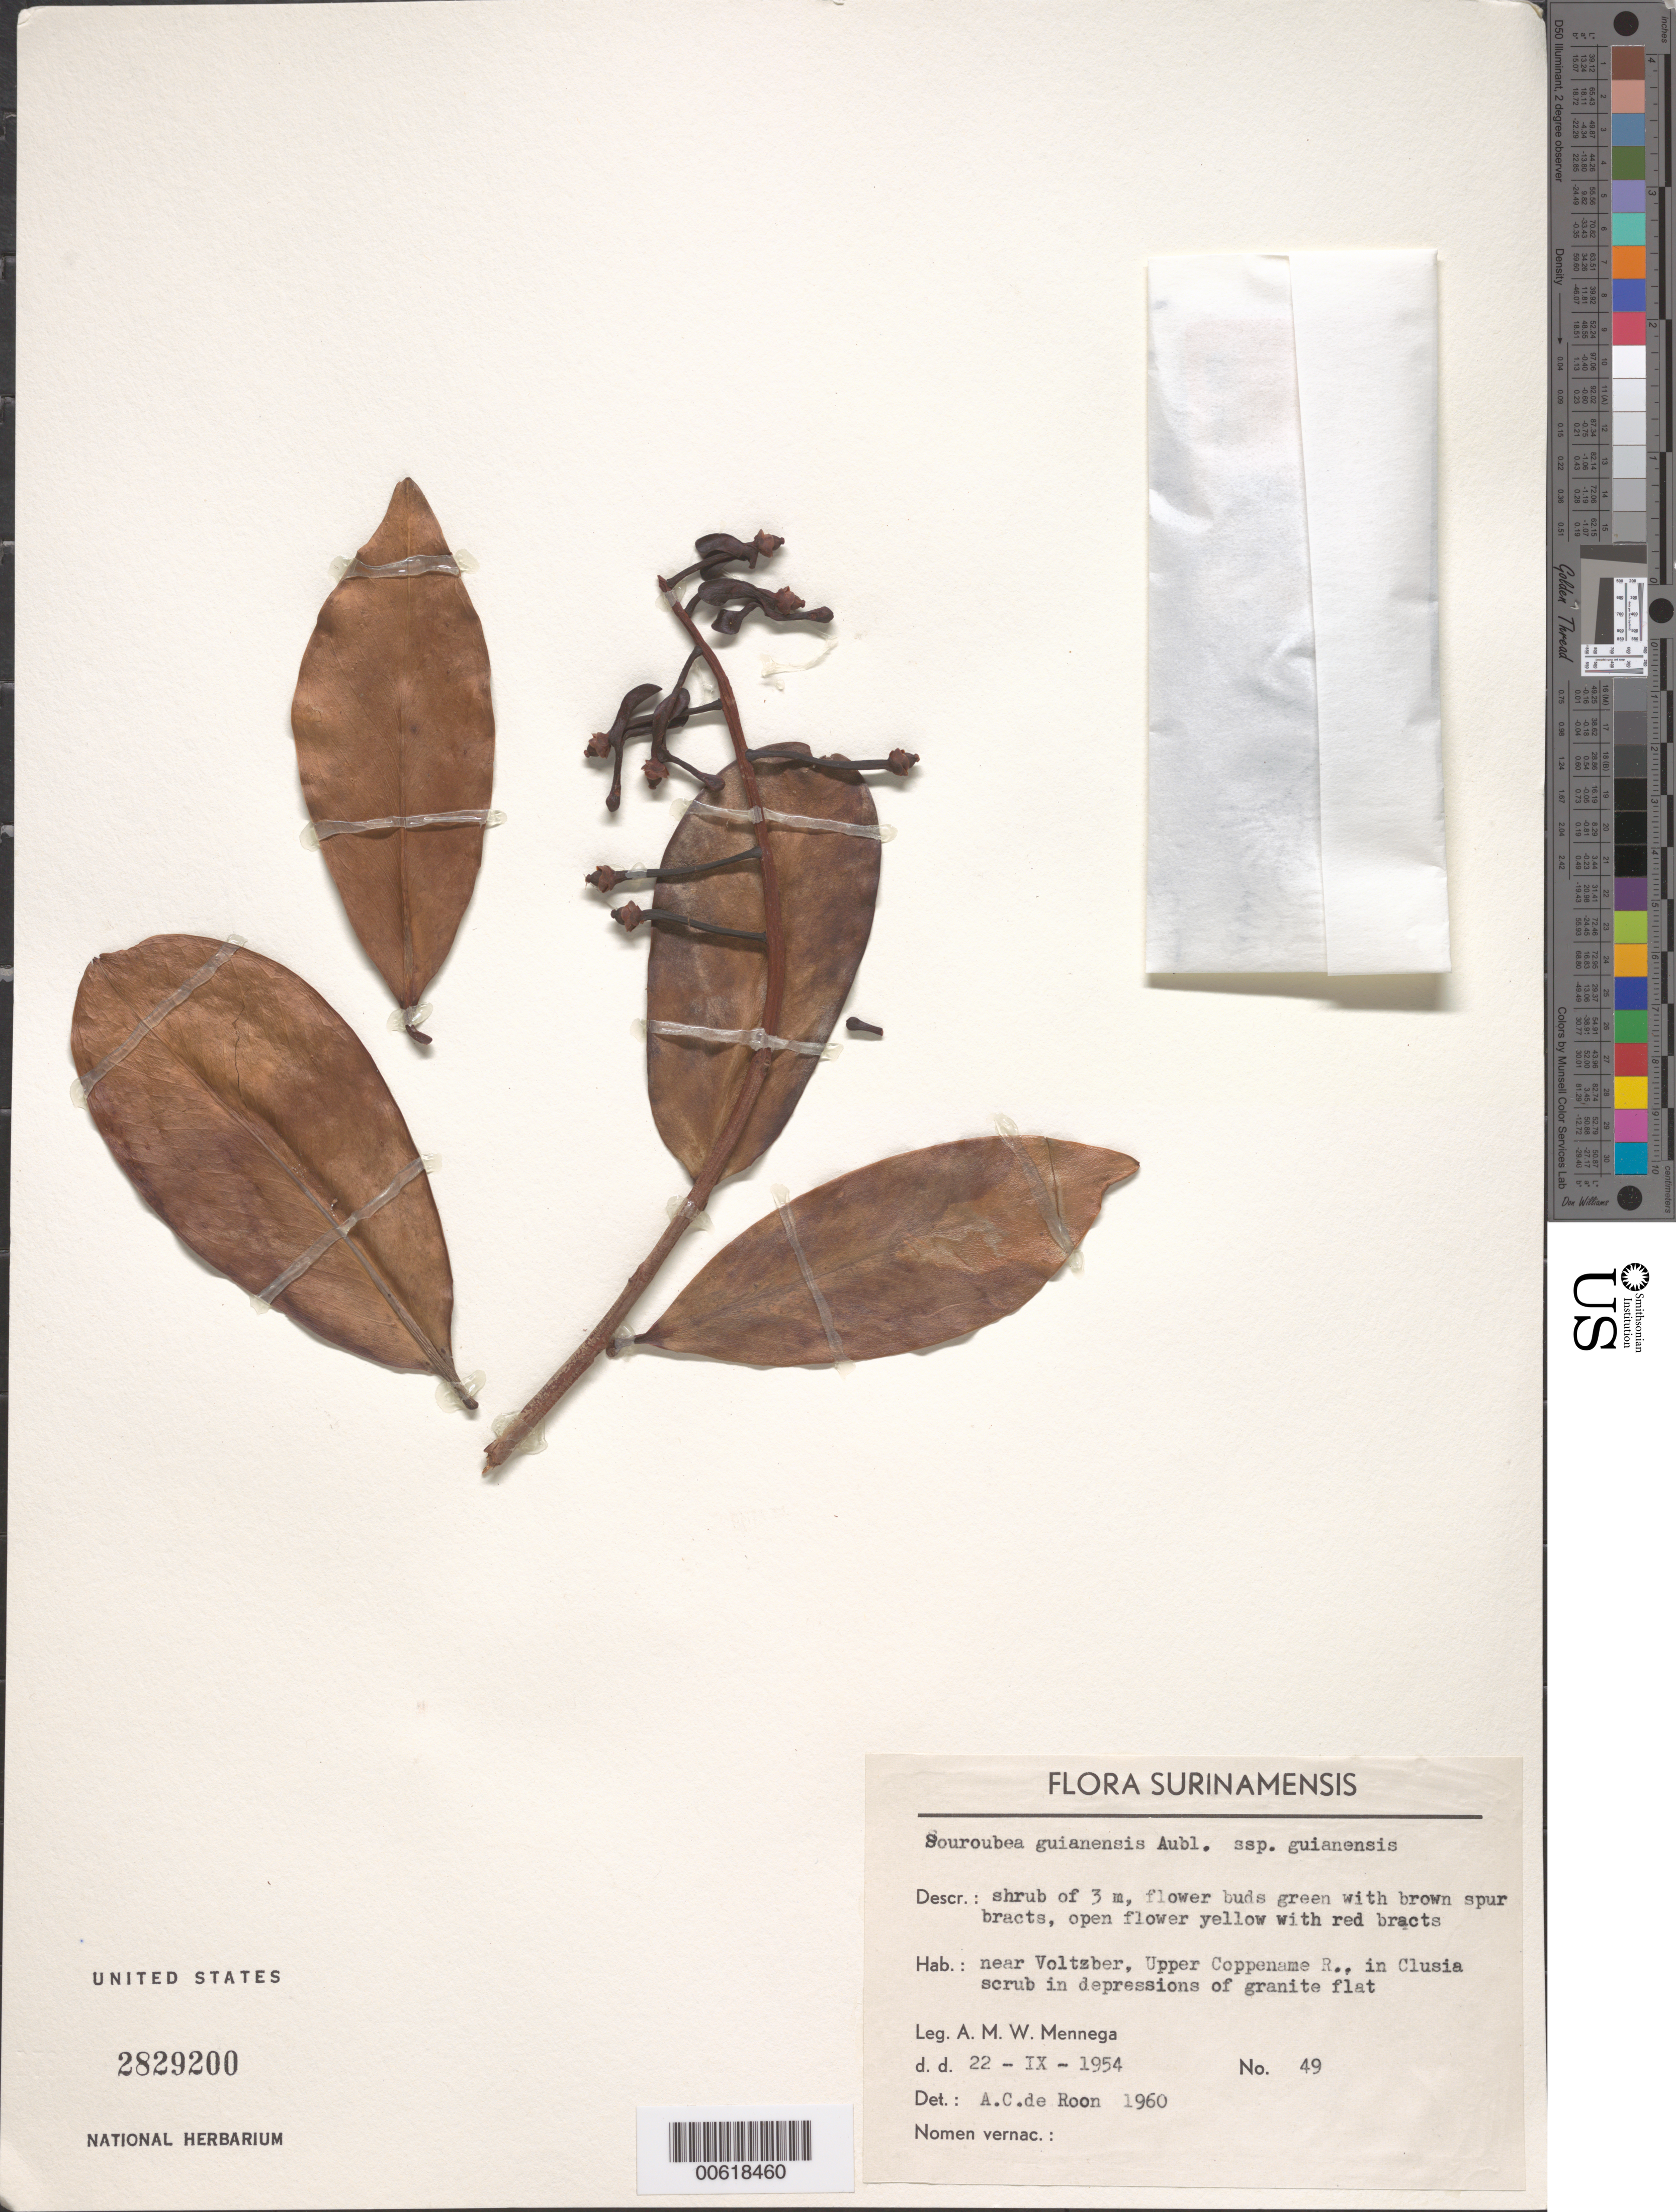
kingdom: Plantae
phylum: Tracheophyta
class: Magnoliopsida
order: Ericales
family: Marcgraviaceae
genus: Souroubea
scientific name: Souroubea guianensis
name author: Aubl.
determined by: de Roon, A. C.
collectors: A. M. Mennega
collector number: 49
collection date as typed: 22 November 1954?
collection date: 1954-11-22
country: Suriname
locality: Voltzberg, near, Upper Coppename R.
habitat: Depressions in granite flat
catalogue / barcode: US 2829200